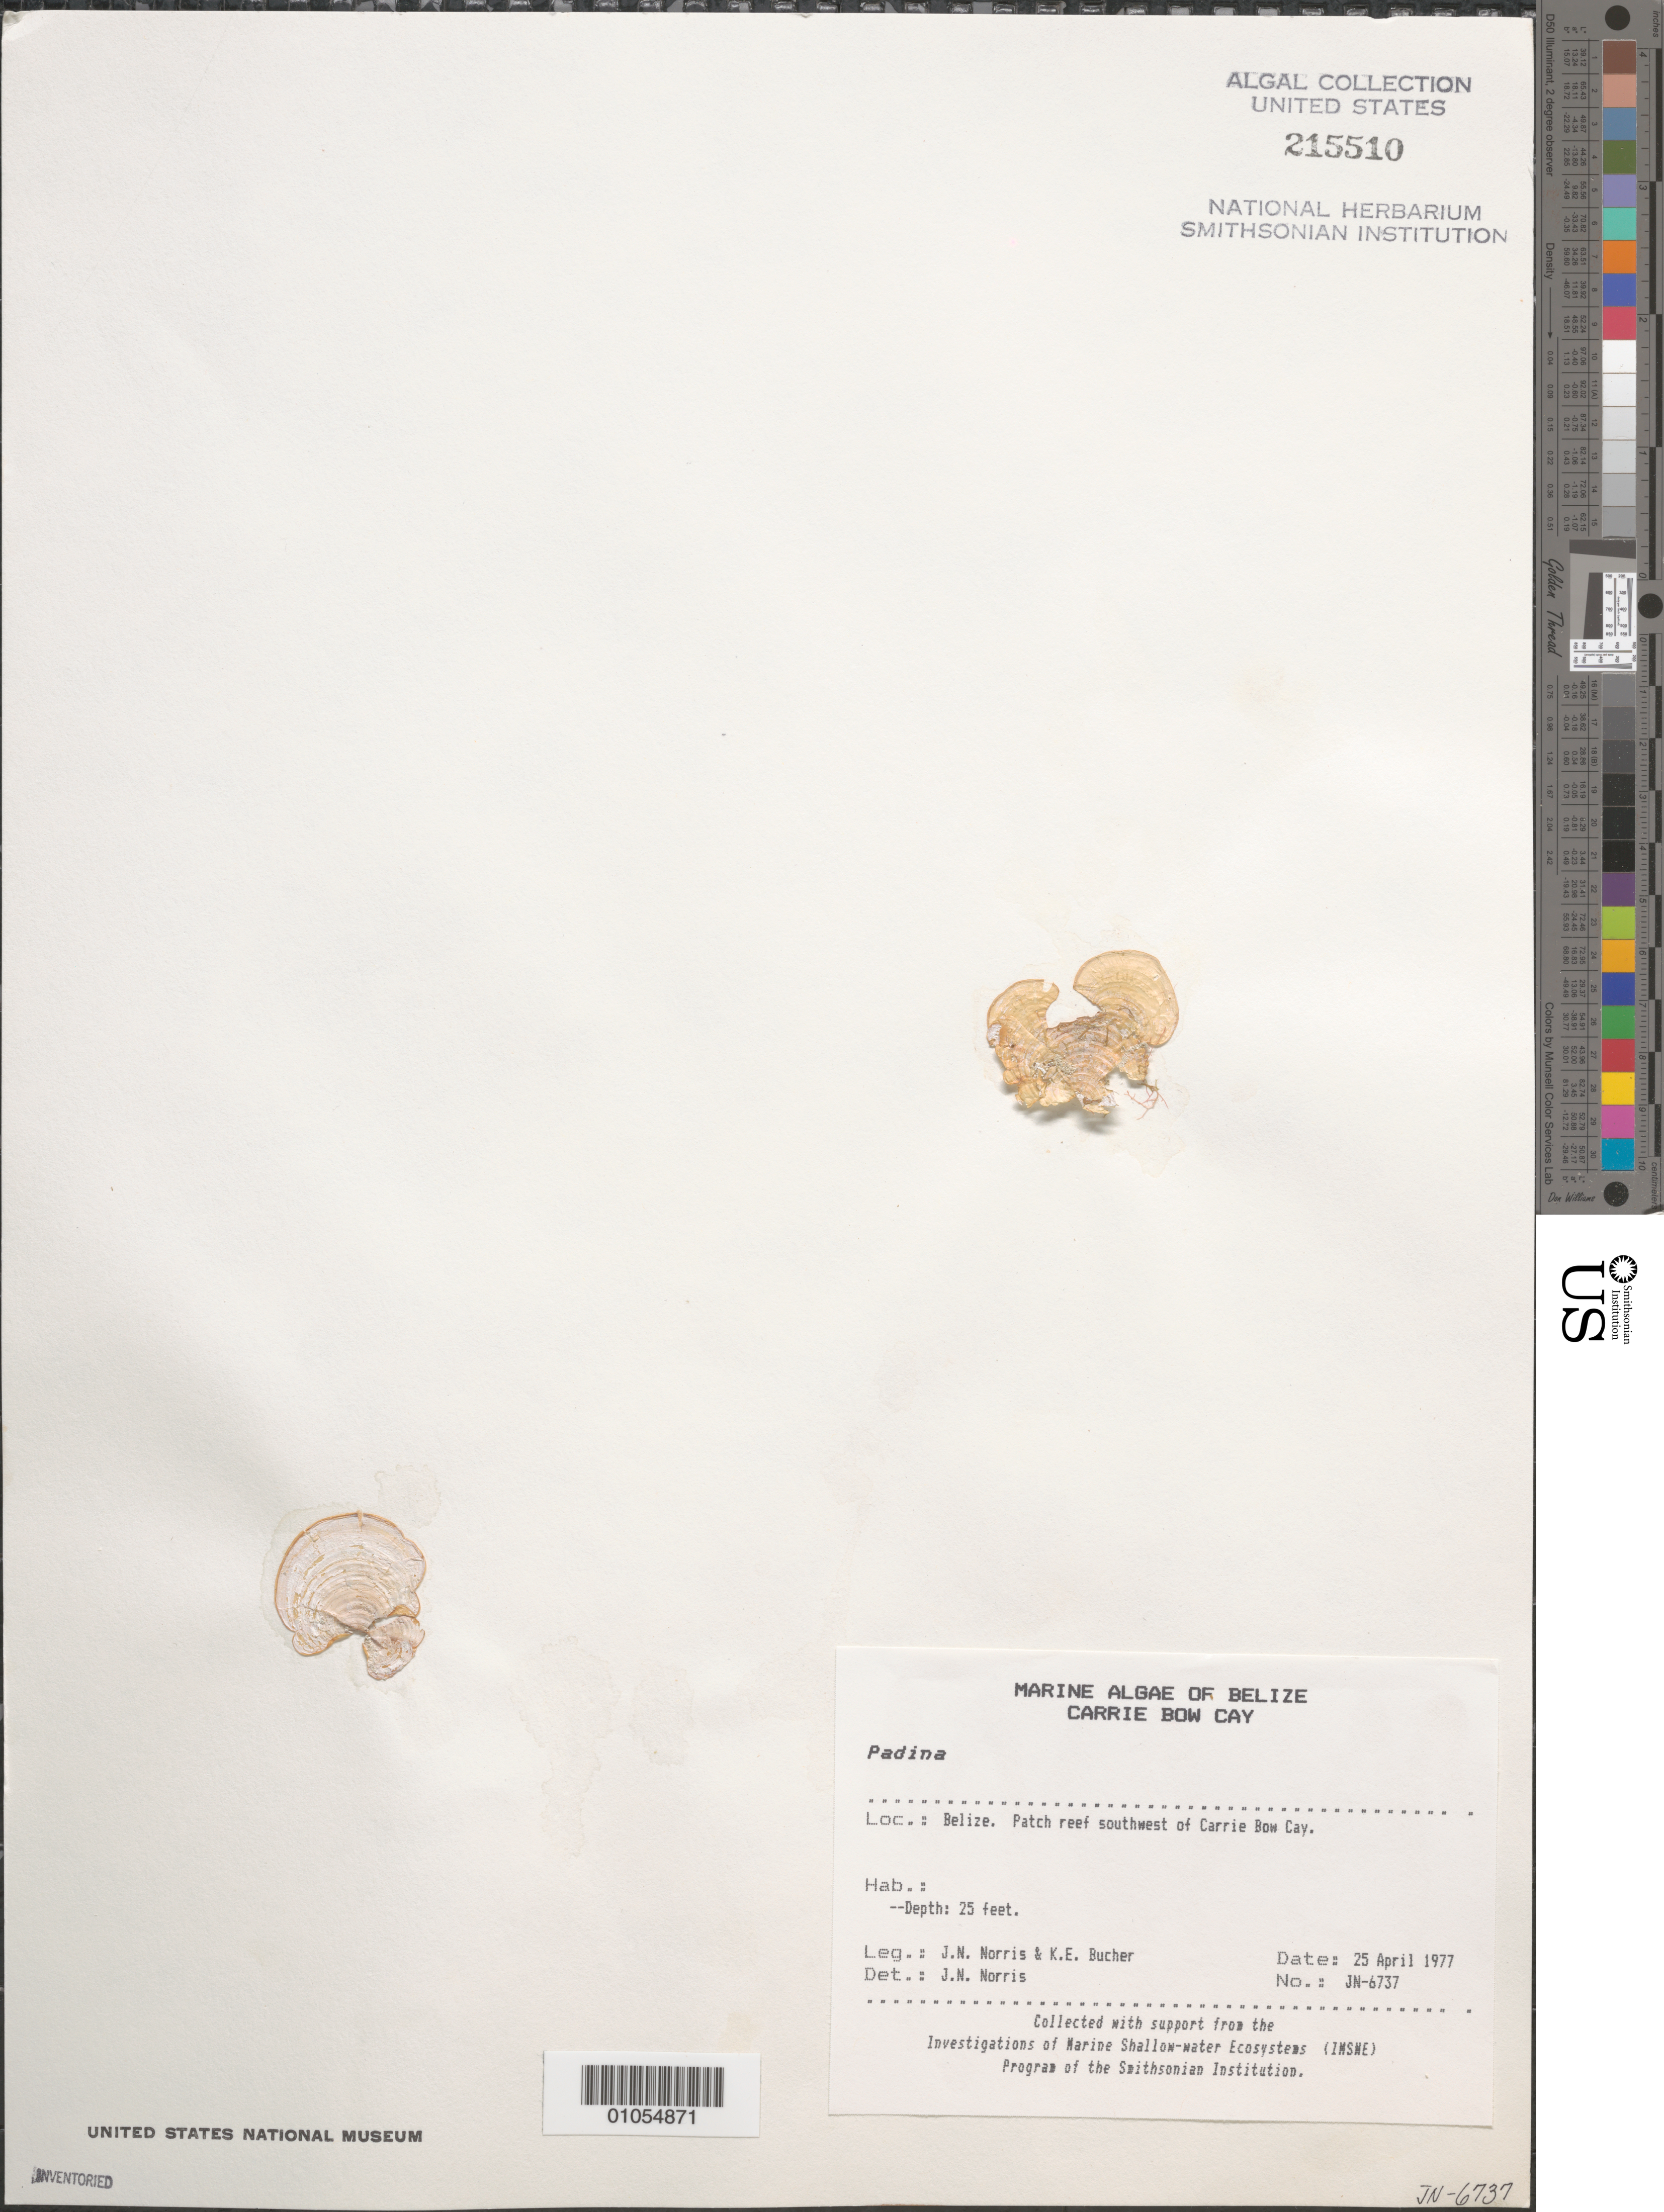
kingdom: Chromista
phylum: Ochrophyta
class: Phaeophyceae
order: Dictyotales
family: Dictyotaceae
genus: Padina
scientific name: Padina sp.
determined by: Norris, James N.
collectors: J. N. Norris & K. E. Bucher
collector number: JN-6737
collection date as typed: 25 Apr 1977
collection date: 1977-04-25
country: Belize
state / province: Stann Creek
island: Carrie Bow Cay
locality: Patch reef southwest of Carrie Bow Cay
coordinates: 16 48'N, 88 05'W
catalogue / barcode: US 215510